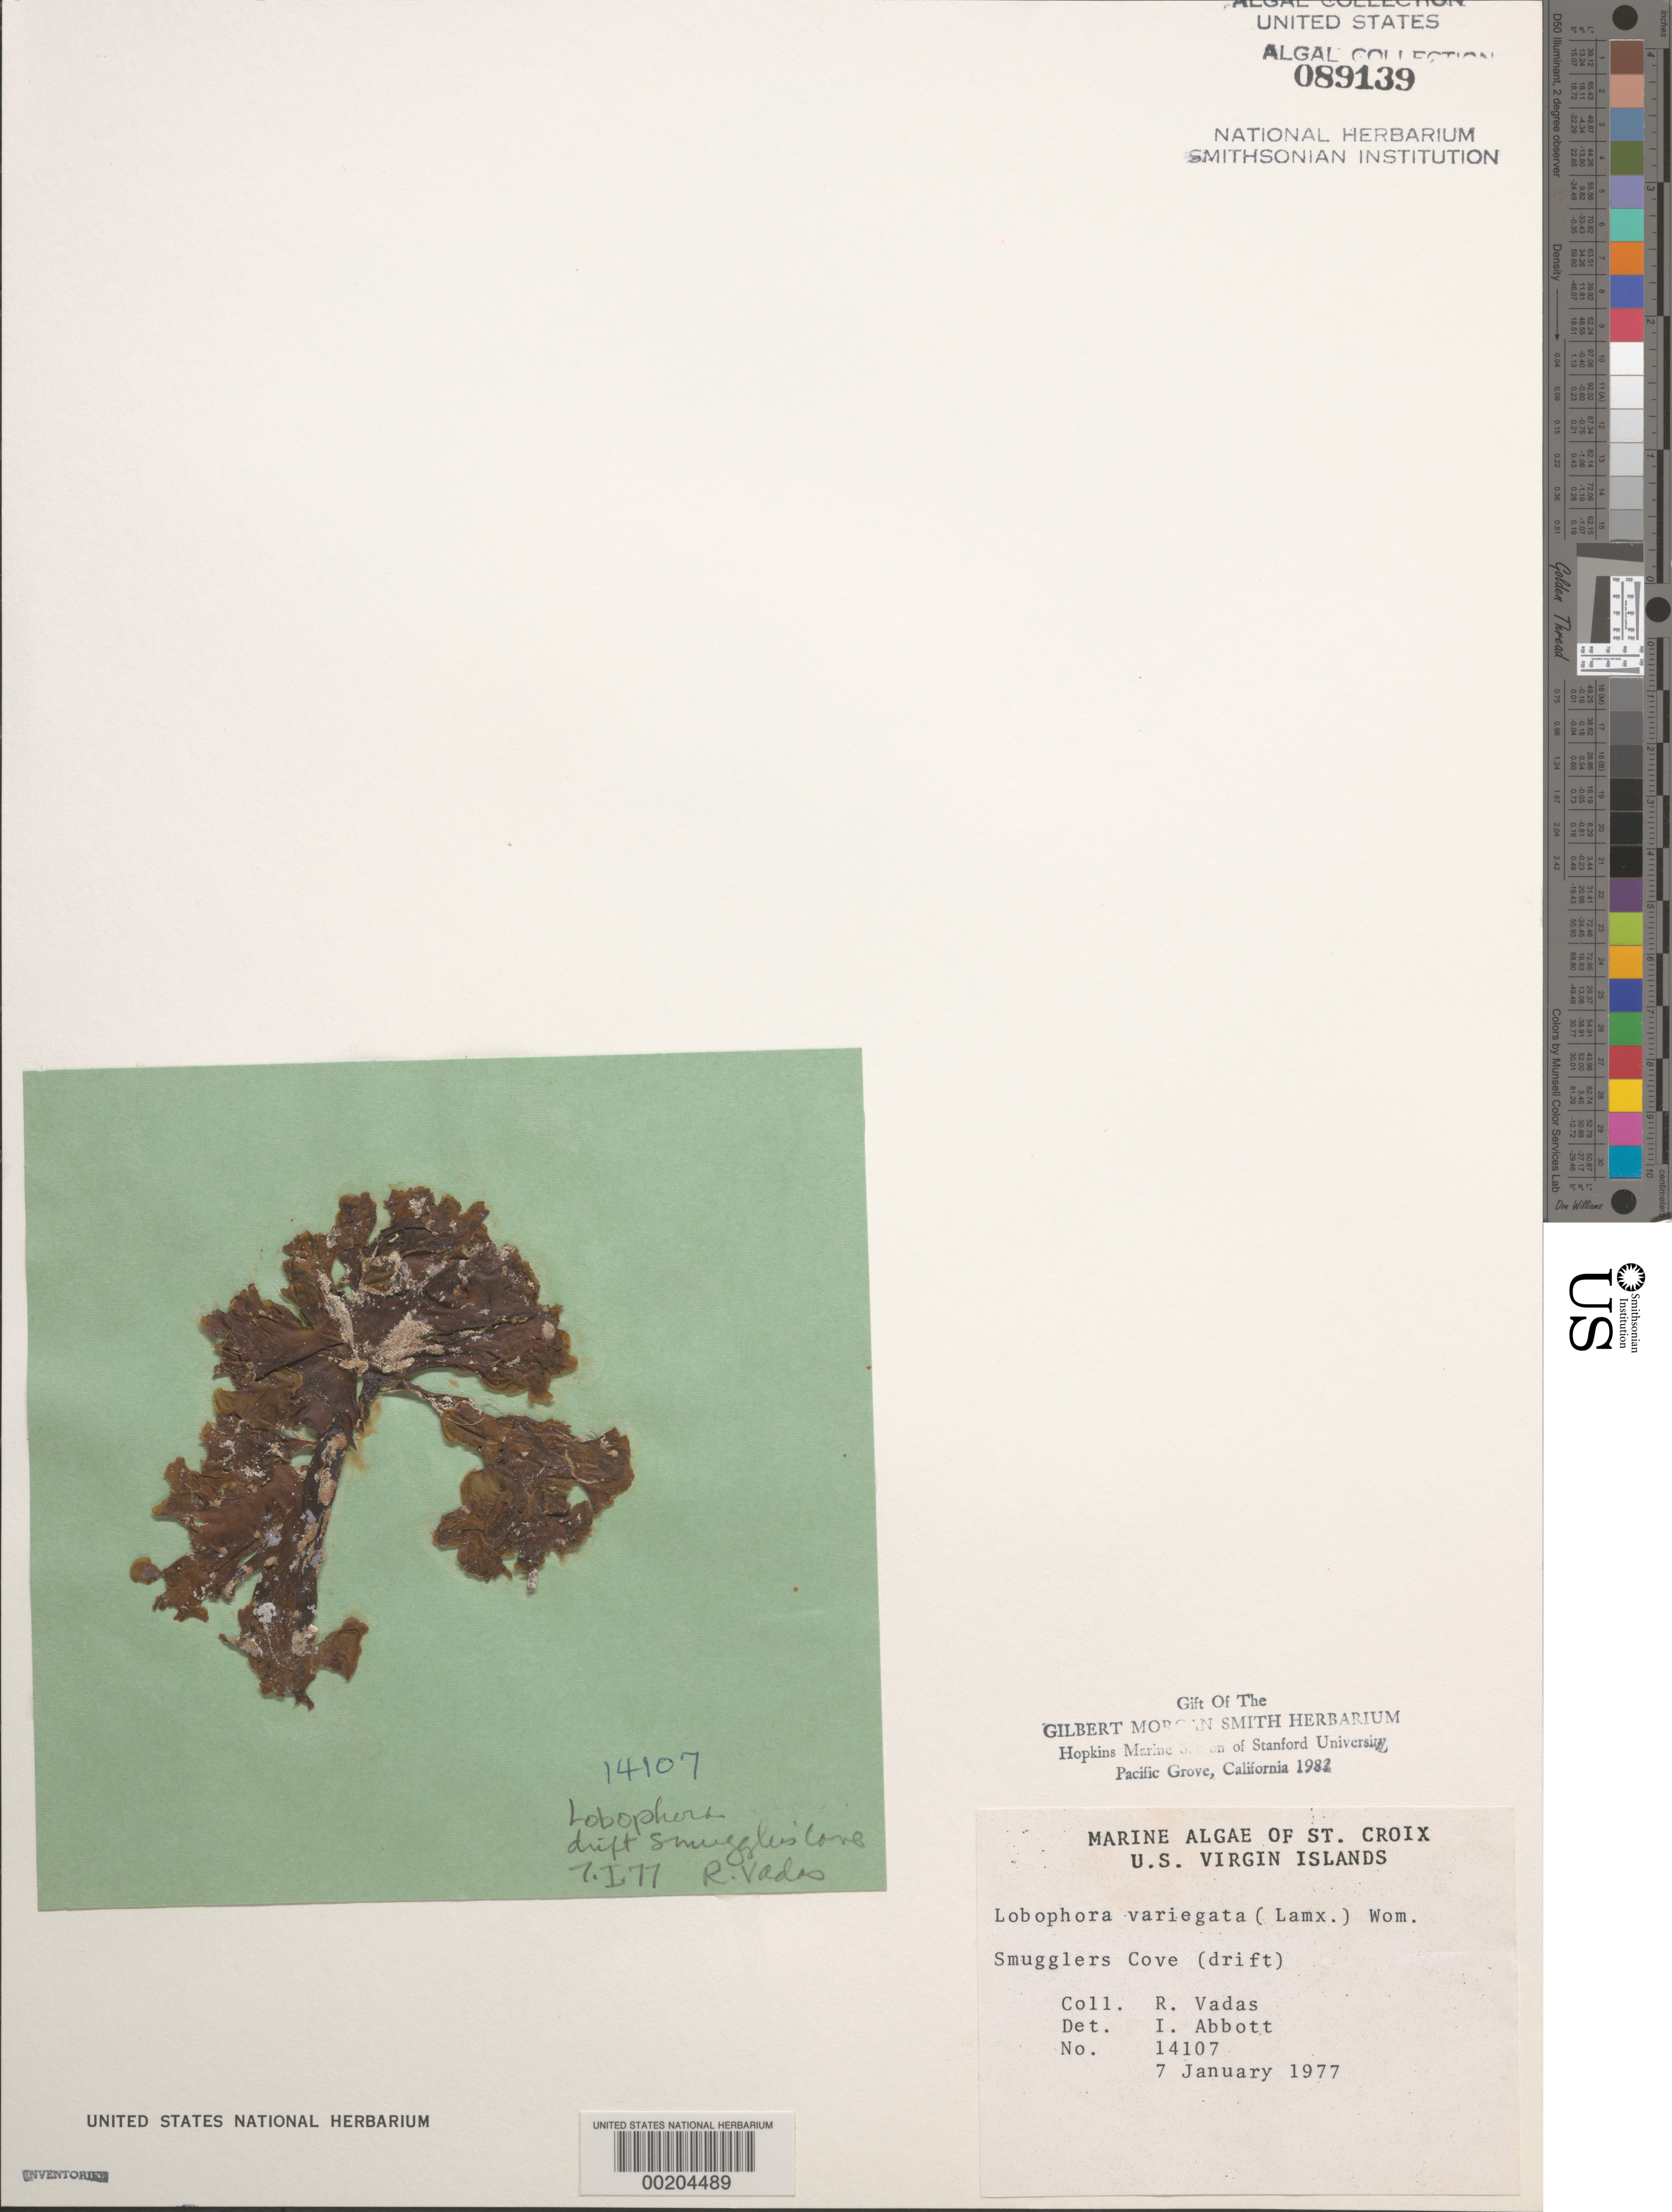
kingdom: Chromista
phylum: Ochrophyta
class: Phaeophyceae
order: Dictyotales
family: Dictyotaceae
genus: Lobophora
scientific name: Lobophora variegata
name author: (J.V.Lamouroux) Womersley & E.C. Oliveira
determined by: Abbott, Isabella A.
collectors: R. Vadas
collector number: IAA 14107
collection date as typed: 07 Jan 1977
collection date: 1977-01-07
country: U.S. Virgin Islands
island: St. Croix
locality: Smuggler's Cove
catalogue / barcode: US 89139